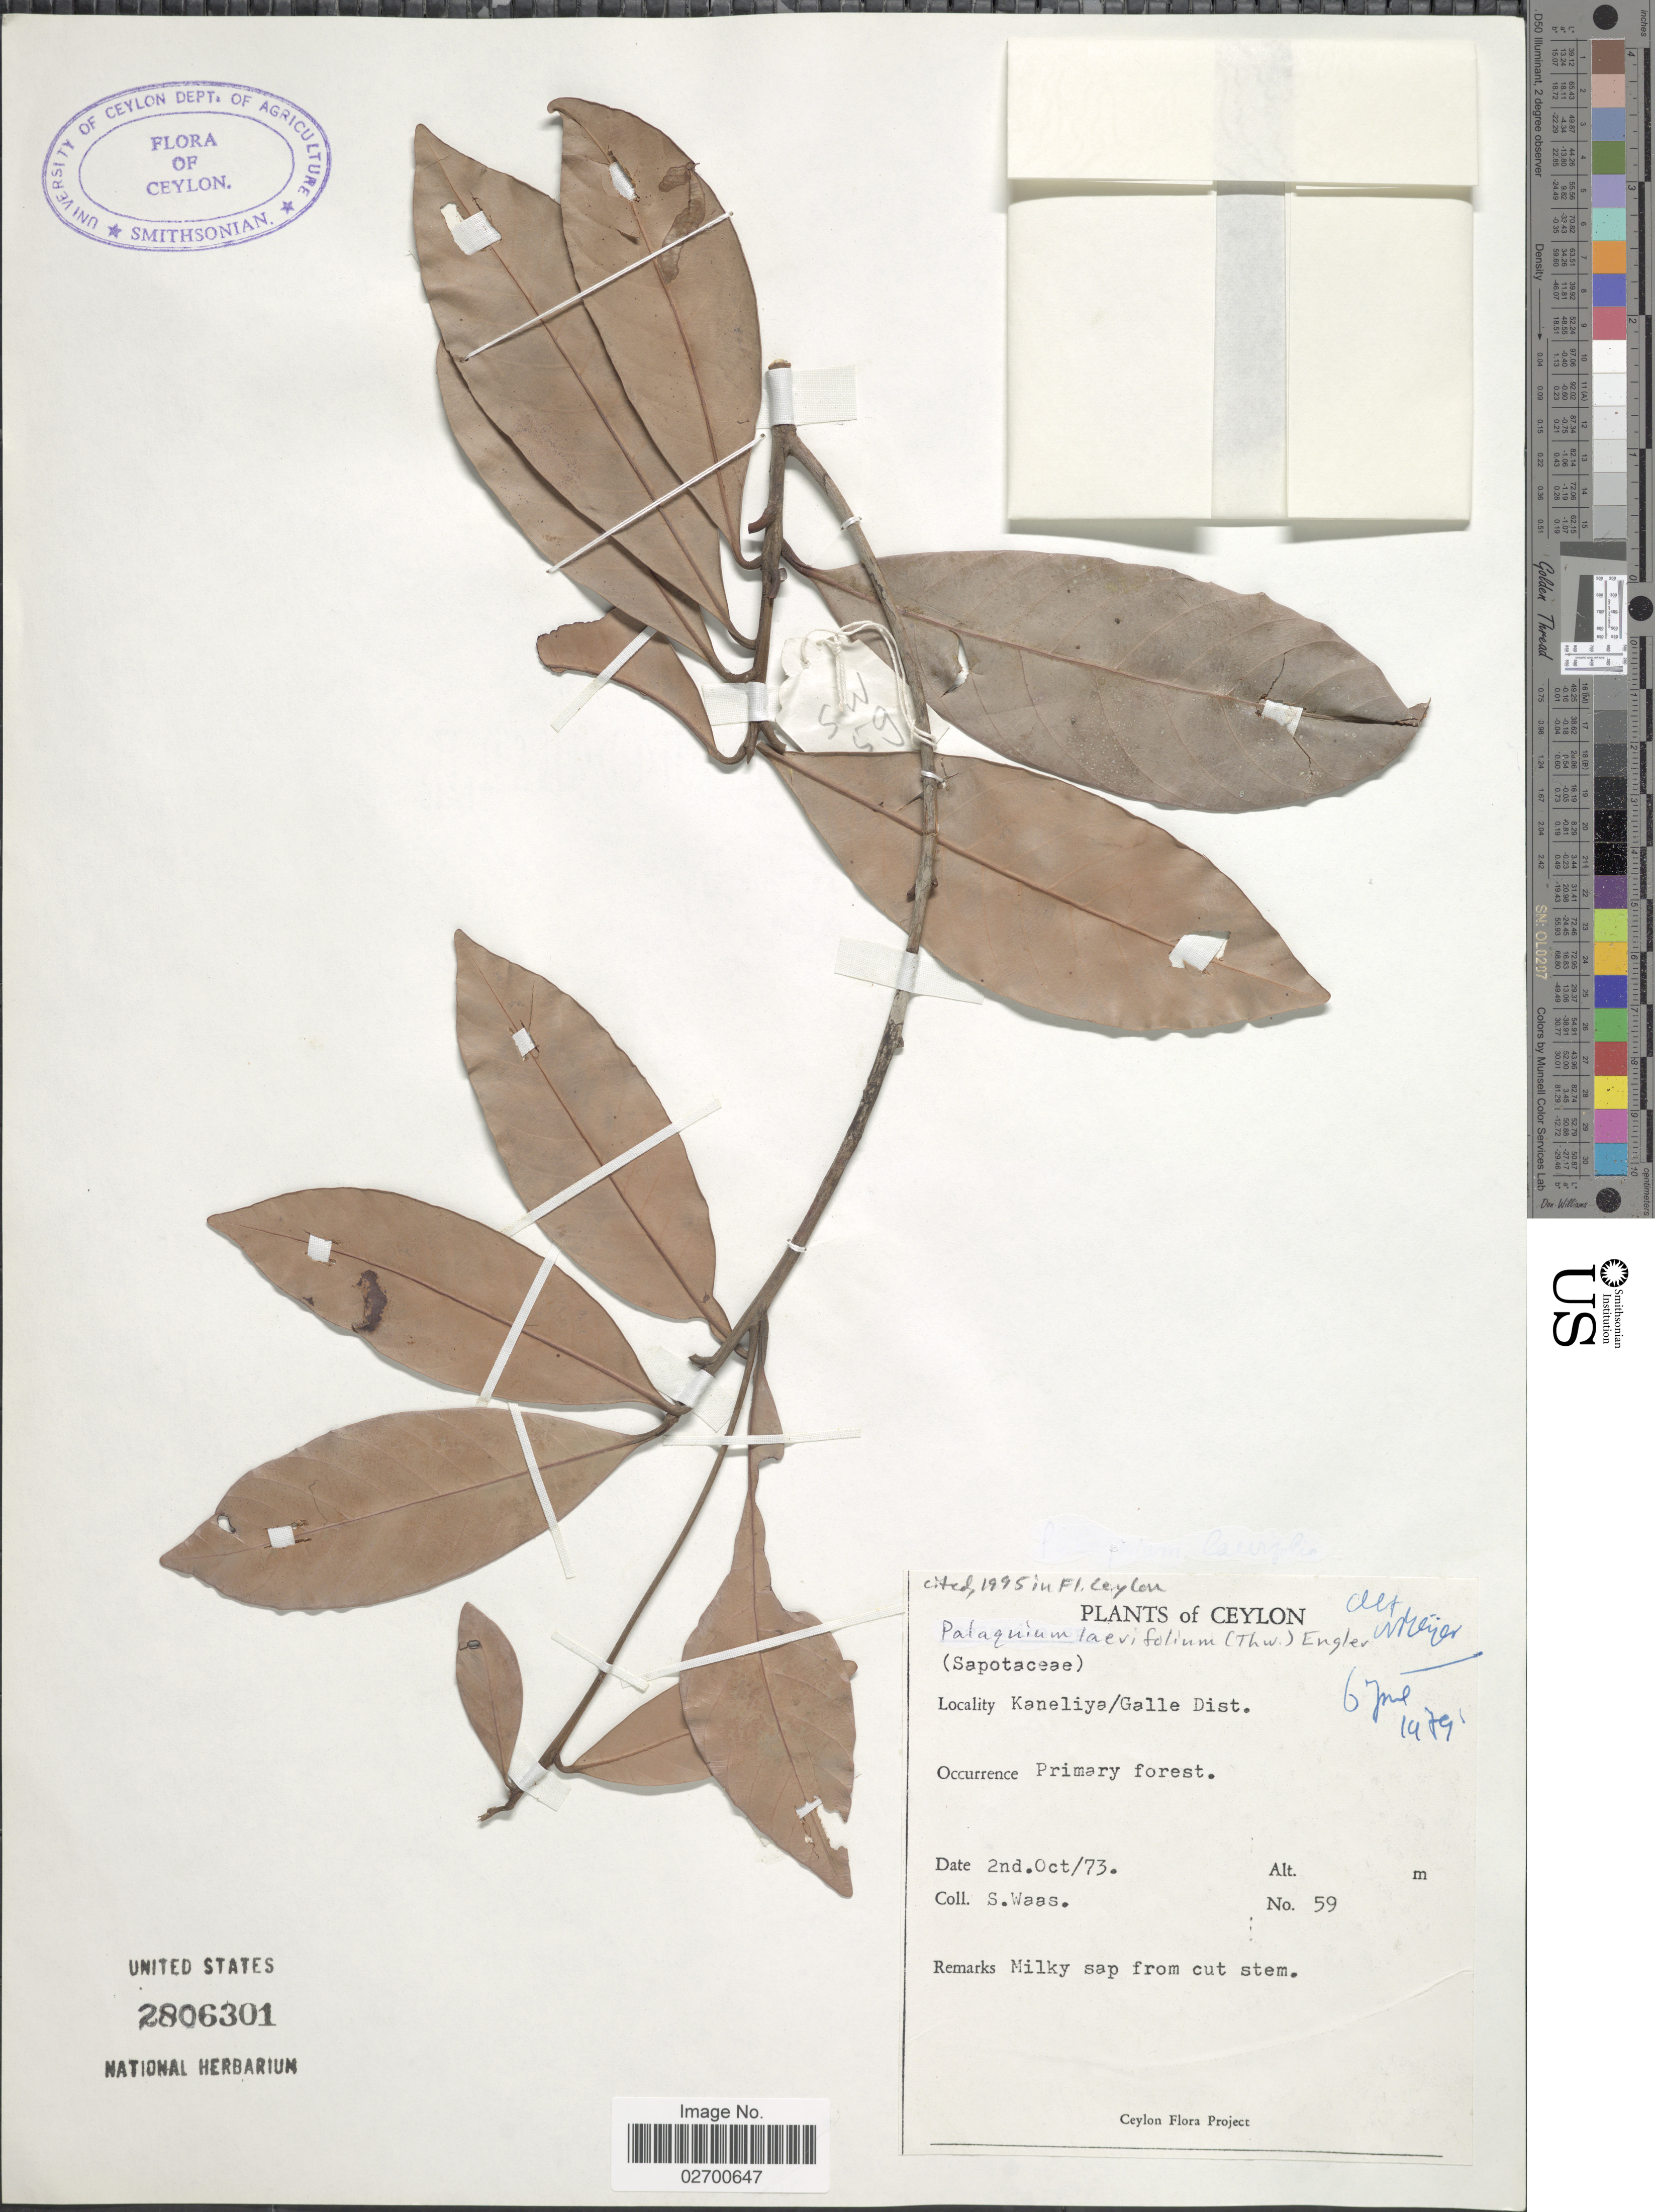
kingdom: Plantae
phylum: Tracheophyta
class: Magnoliopsida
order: Ericales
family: Sapotaceae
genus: Palaquium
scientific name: Palaquium laevifolium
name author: Engl.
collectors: S. Waas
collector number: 59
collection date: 1973-10-02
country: Sri Lanka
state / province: Southern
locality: Ceylon, Kaneliya/Galle Dist.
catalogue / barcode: US 2806301